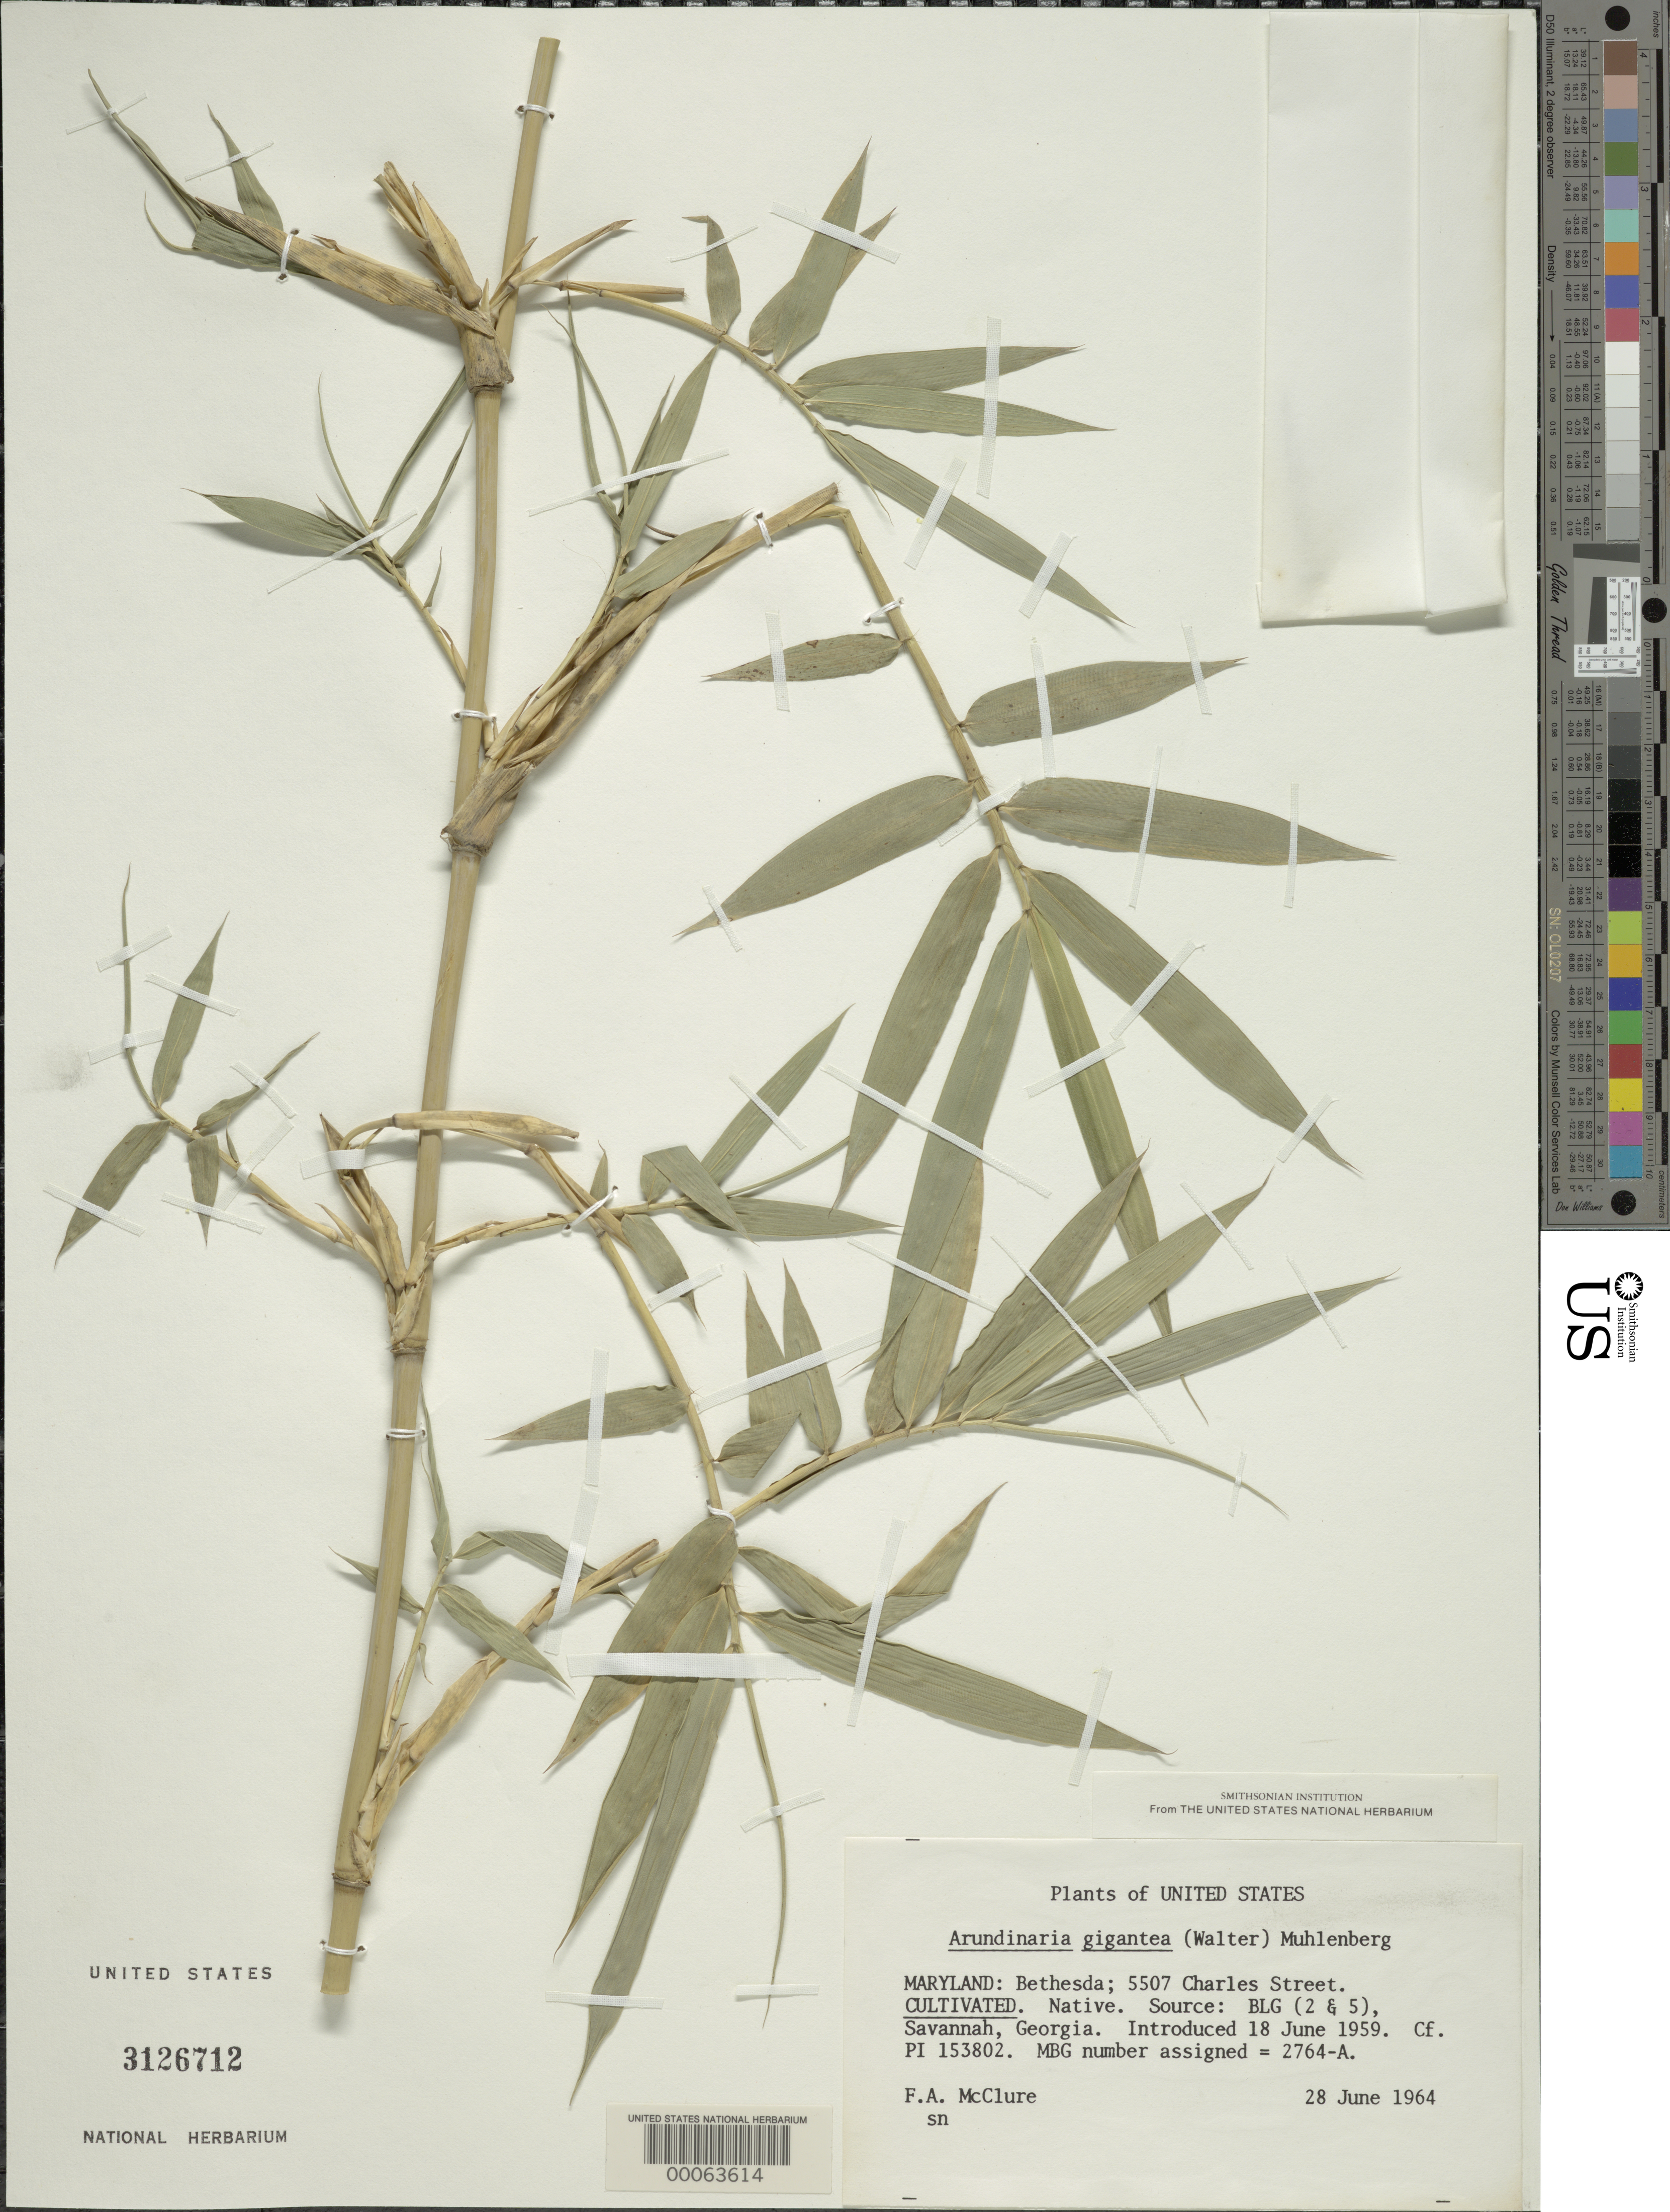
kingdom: Plantae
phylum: Tracheophyta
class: Liliopsida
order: Poales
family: Poaceae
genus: Arundinaria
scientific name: Arundinaria gigantea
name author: (Walter) Muhl.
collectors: F. A. McClure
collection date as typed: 28 Jun 1964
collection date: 1964-06-28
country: United States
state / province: Maryland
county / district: Montgomery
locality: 5507 Charles Street, Bethesda (McClure's garden)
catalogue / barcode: US 3126712